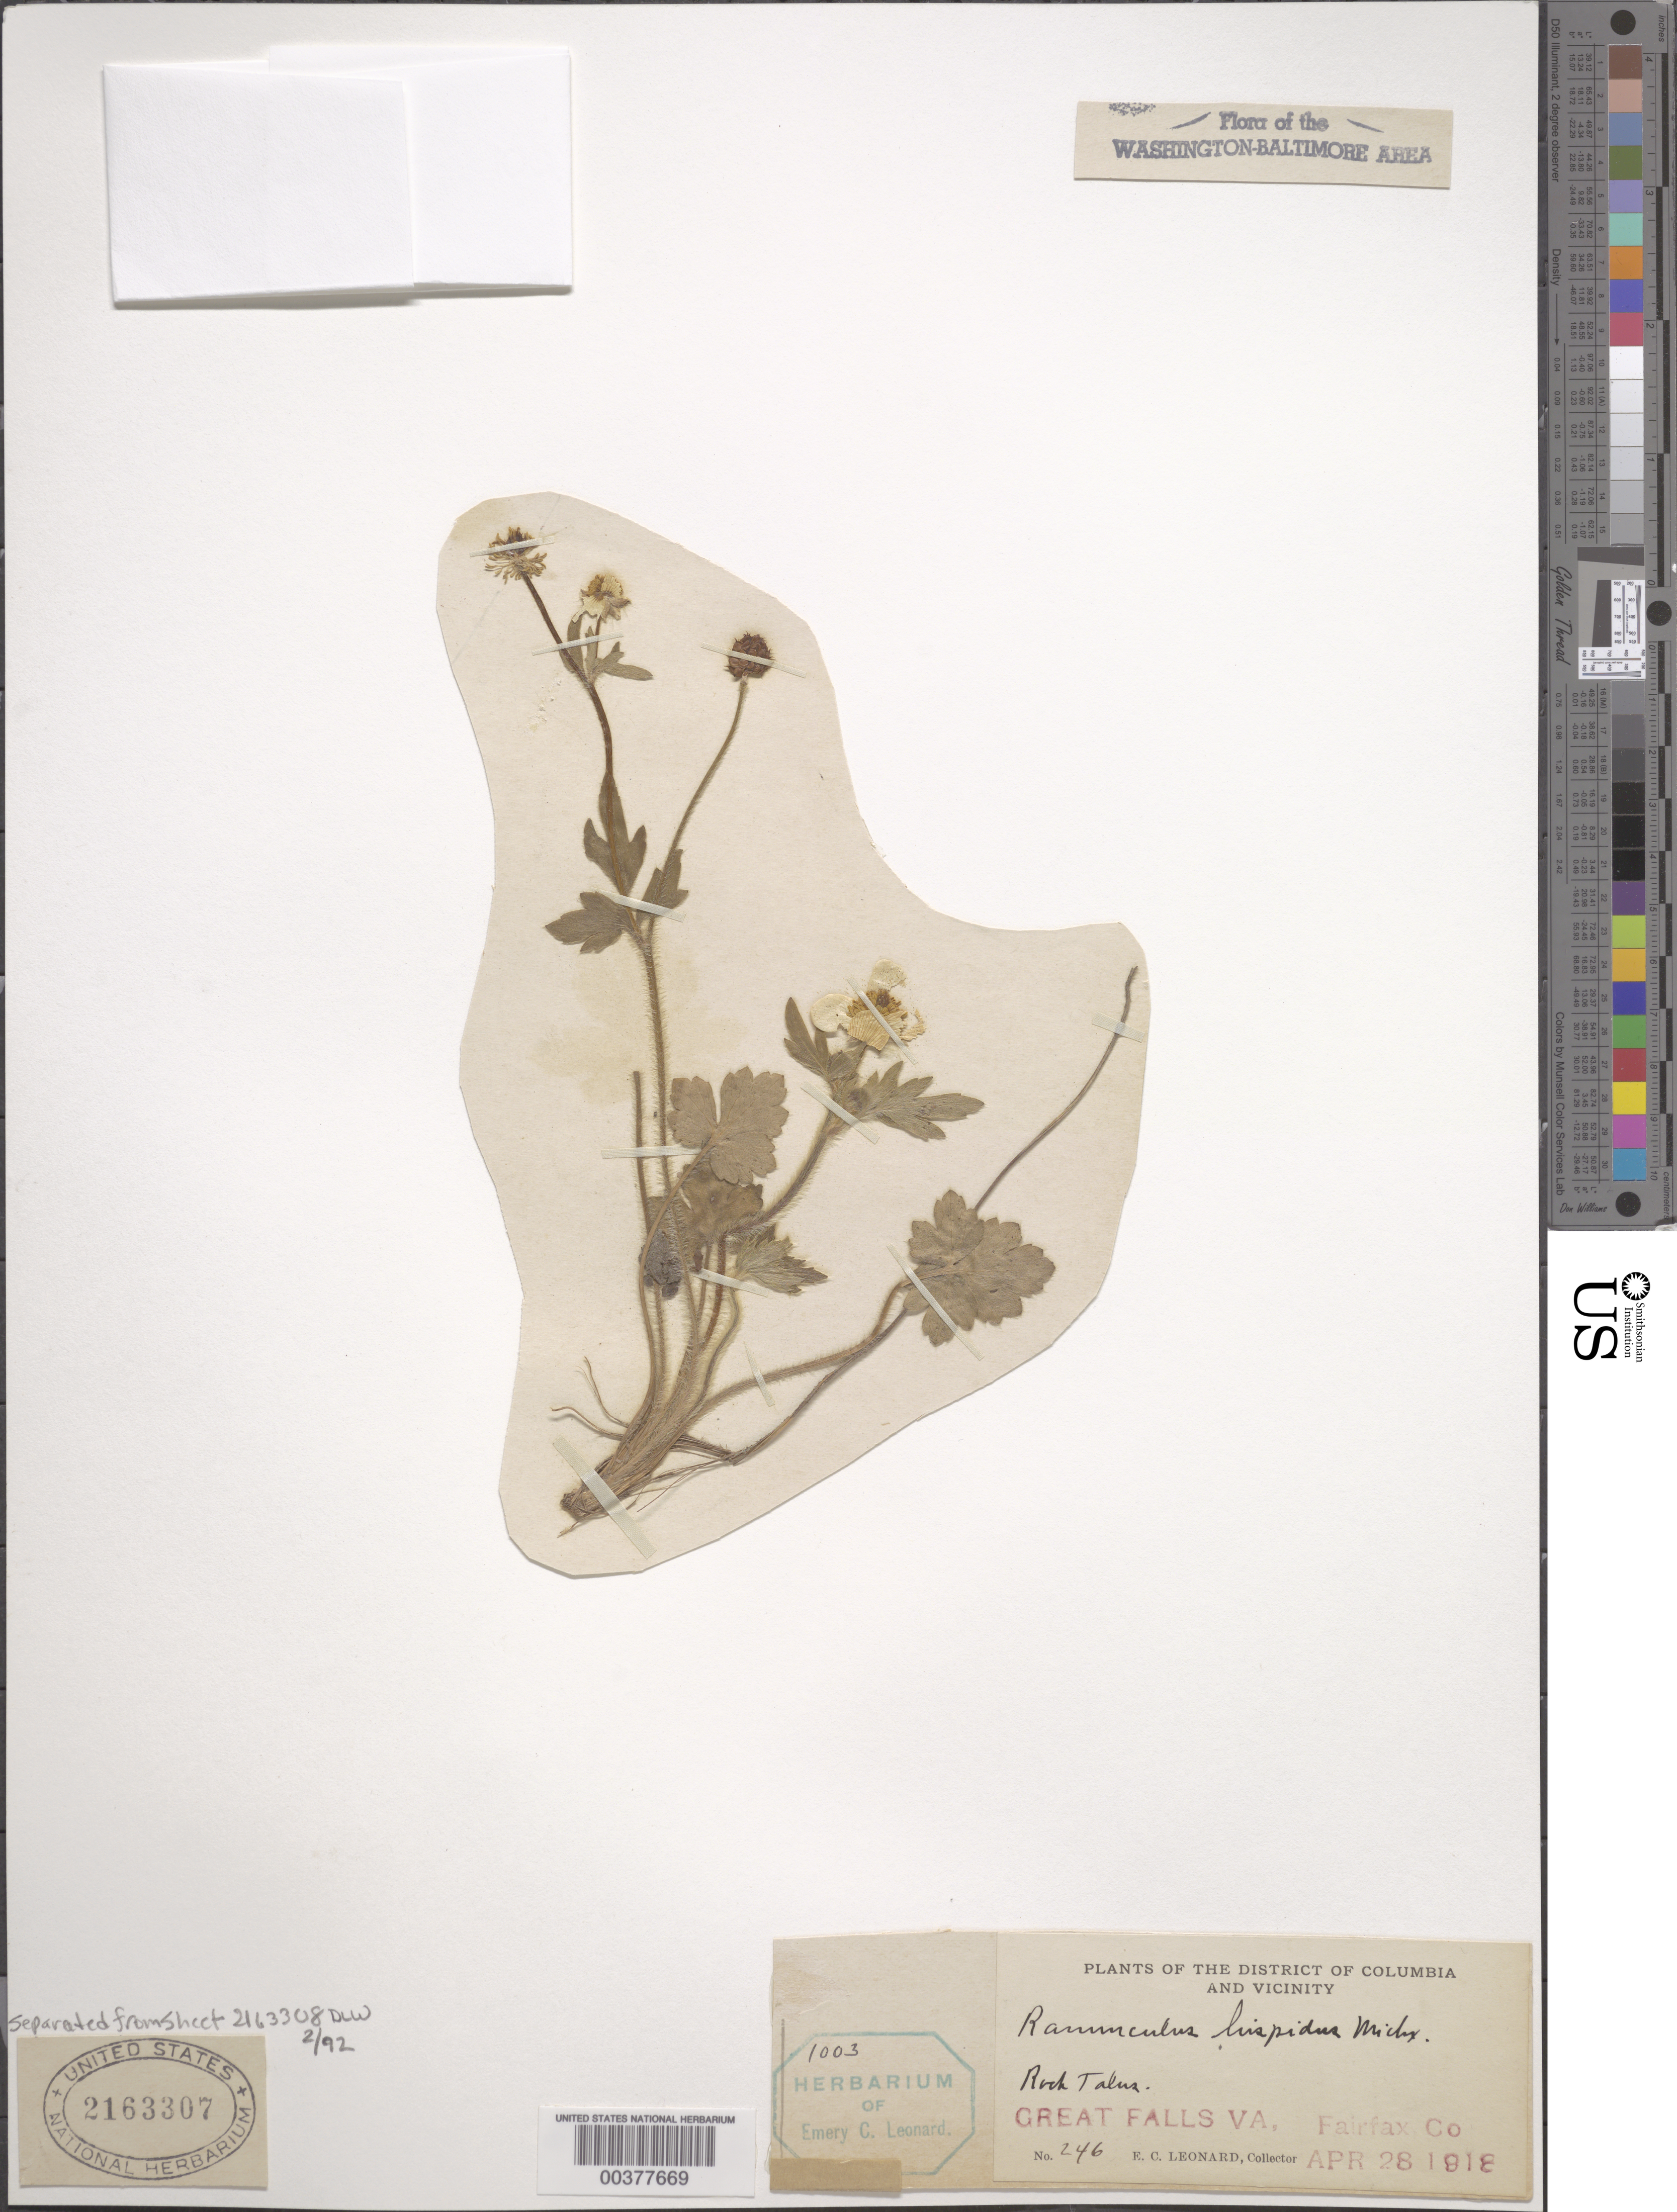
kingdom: Plantae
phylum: Tracheophyta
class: Magnoliopsida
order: Ranunculales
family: Ranunculaceae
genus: Ranunculus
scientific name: Ranunculus hispidus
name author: Michx.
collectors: E. C. Leonard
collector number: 246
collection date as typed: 28 Apr 1918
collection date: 1918-04-28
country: United States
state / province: Virginia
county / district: Fairfax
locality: Great Falls C. and O. Canal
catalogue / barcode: US 2163307